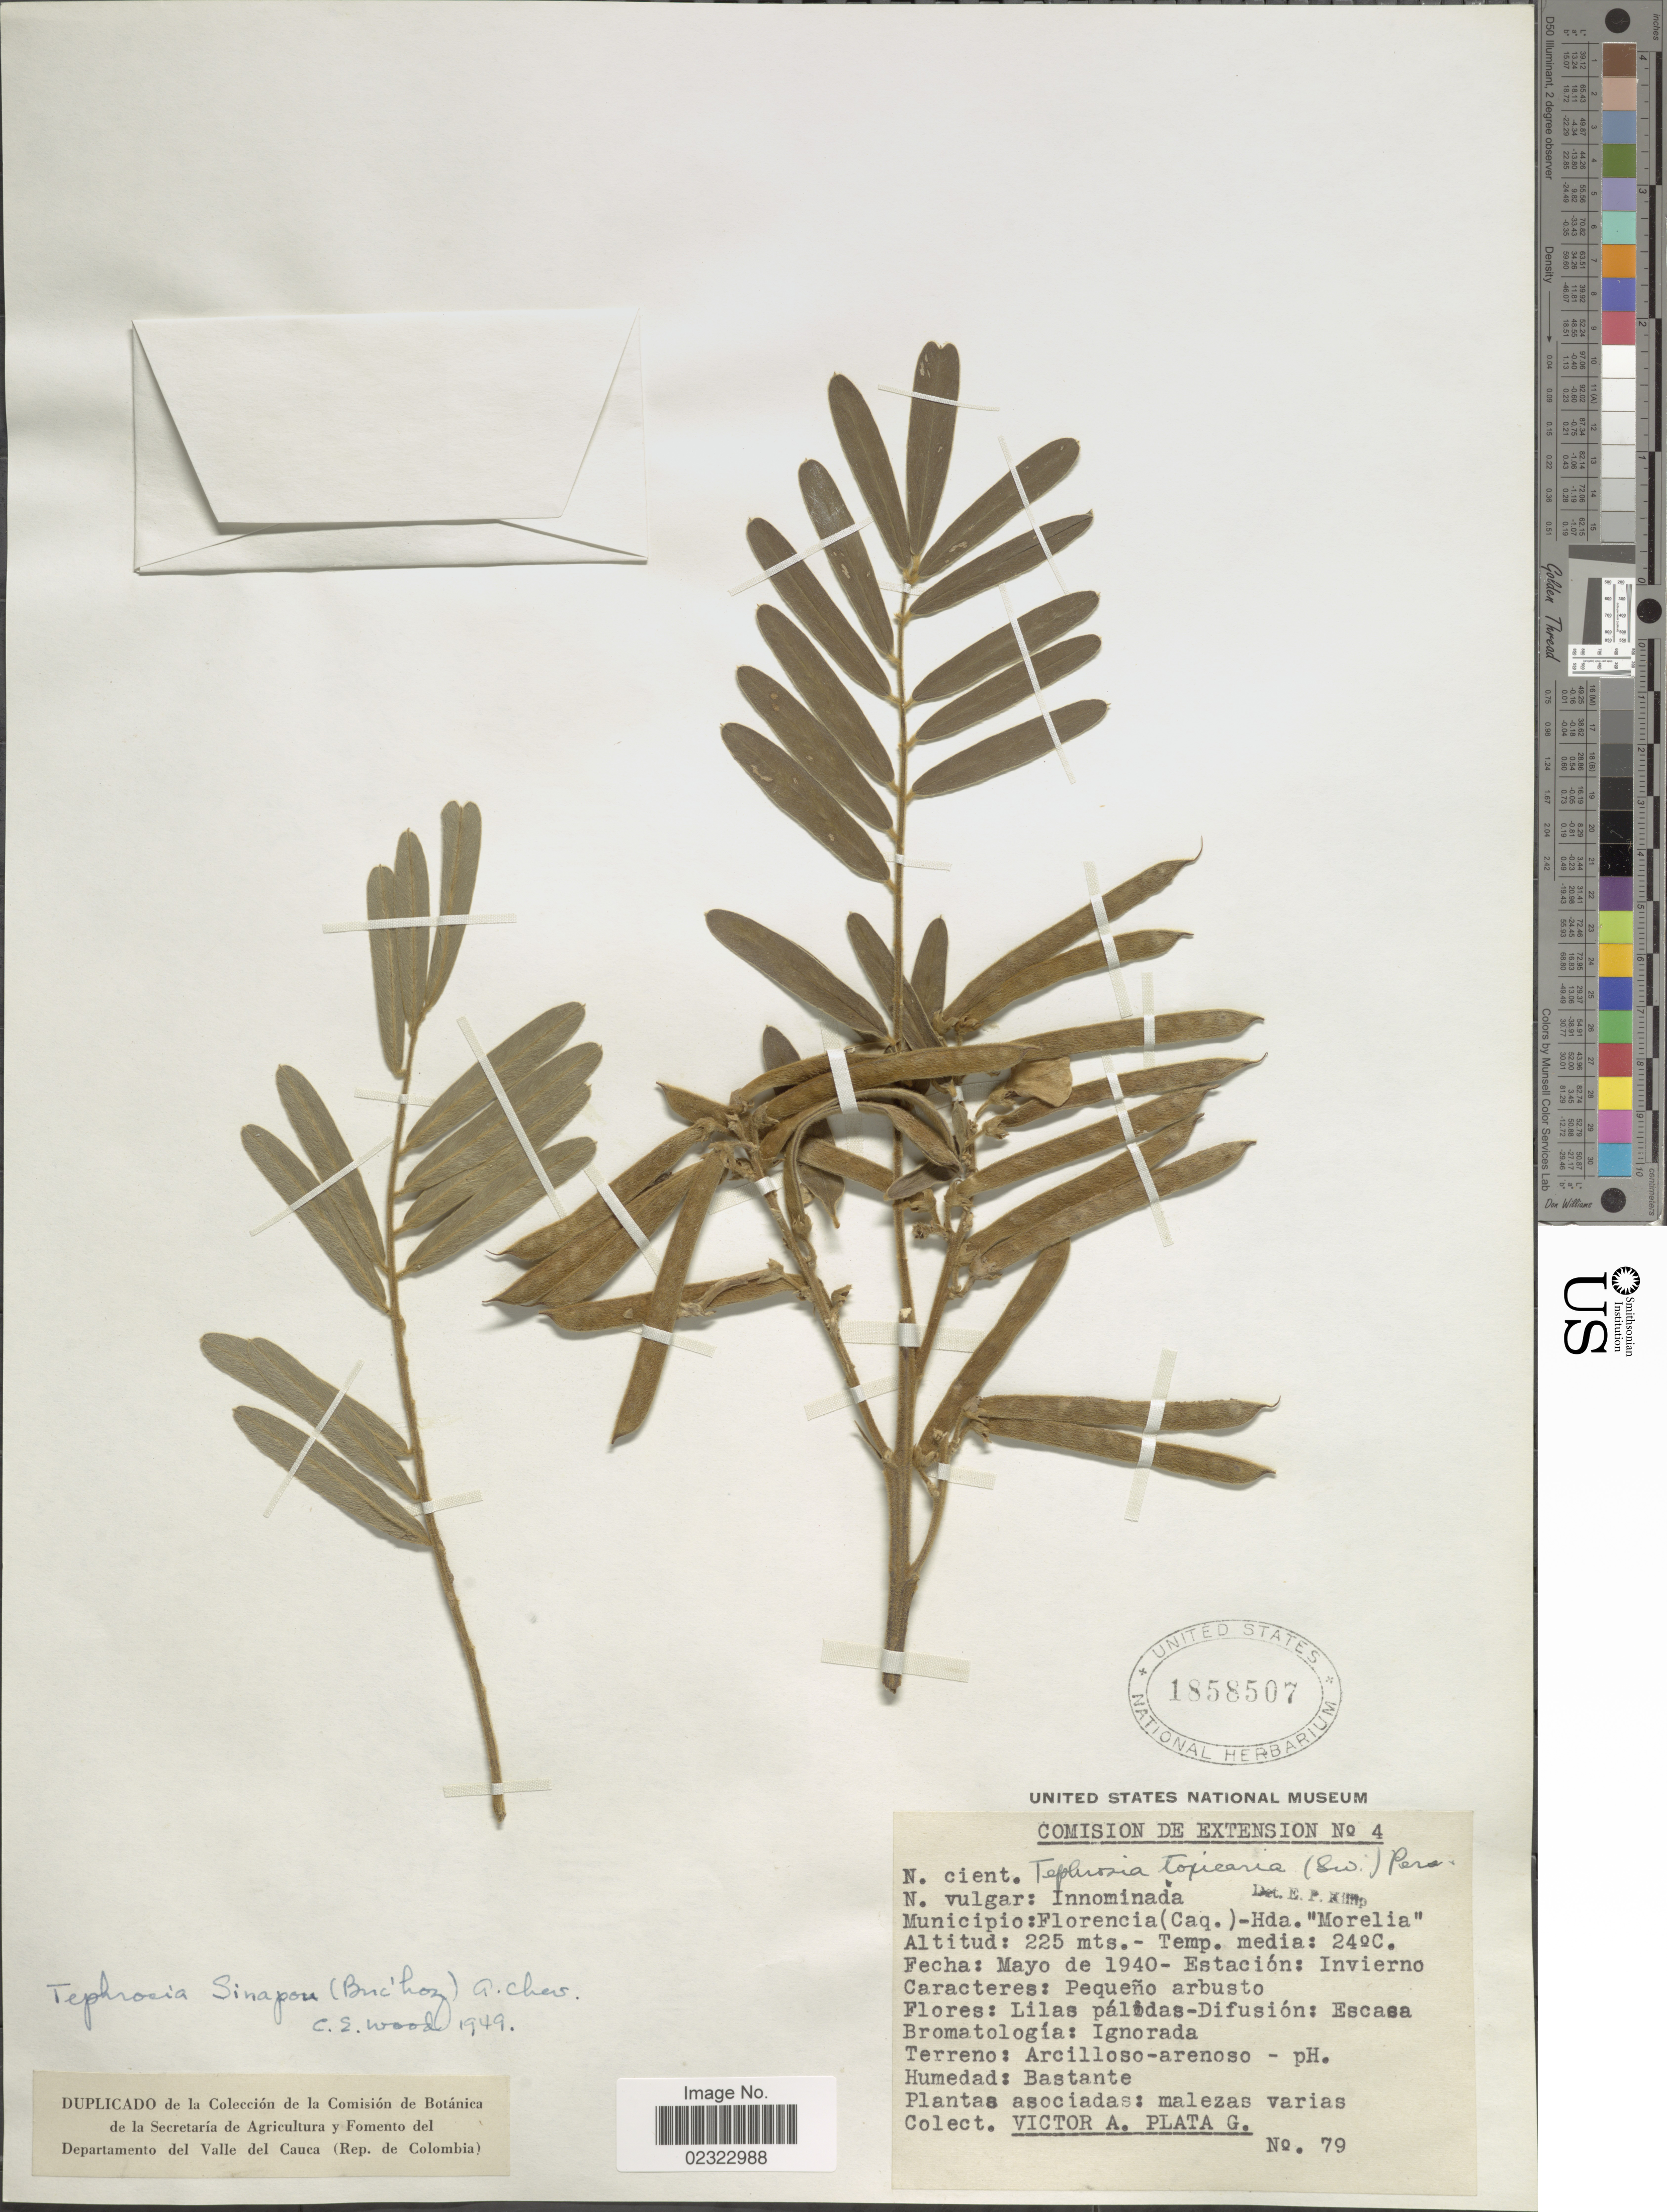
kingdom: Plantae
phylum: Tracheophyta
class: Magnoliopsida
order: Fabales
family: Fabaceae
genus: Tephrosia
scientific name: Tephrosia sinapou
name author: (Buc'hoz) A. Chev.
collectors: V. Plata Garcia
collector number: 79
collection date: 1940-05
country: Colombia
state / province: Caquetá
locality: Municipio: Florencia (Caq) Hda: Morelia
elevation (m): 225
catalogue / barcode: US 1858507